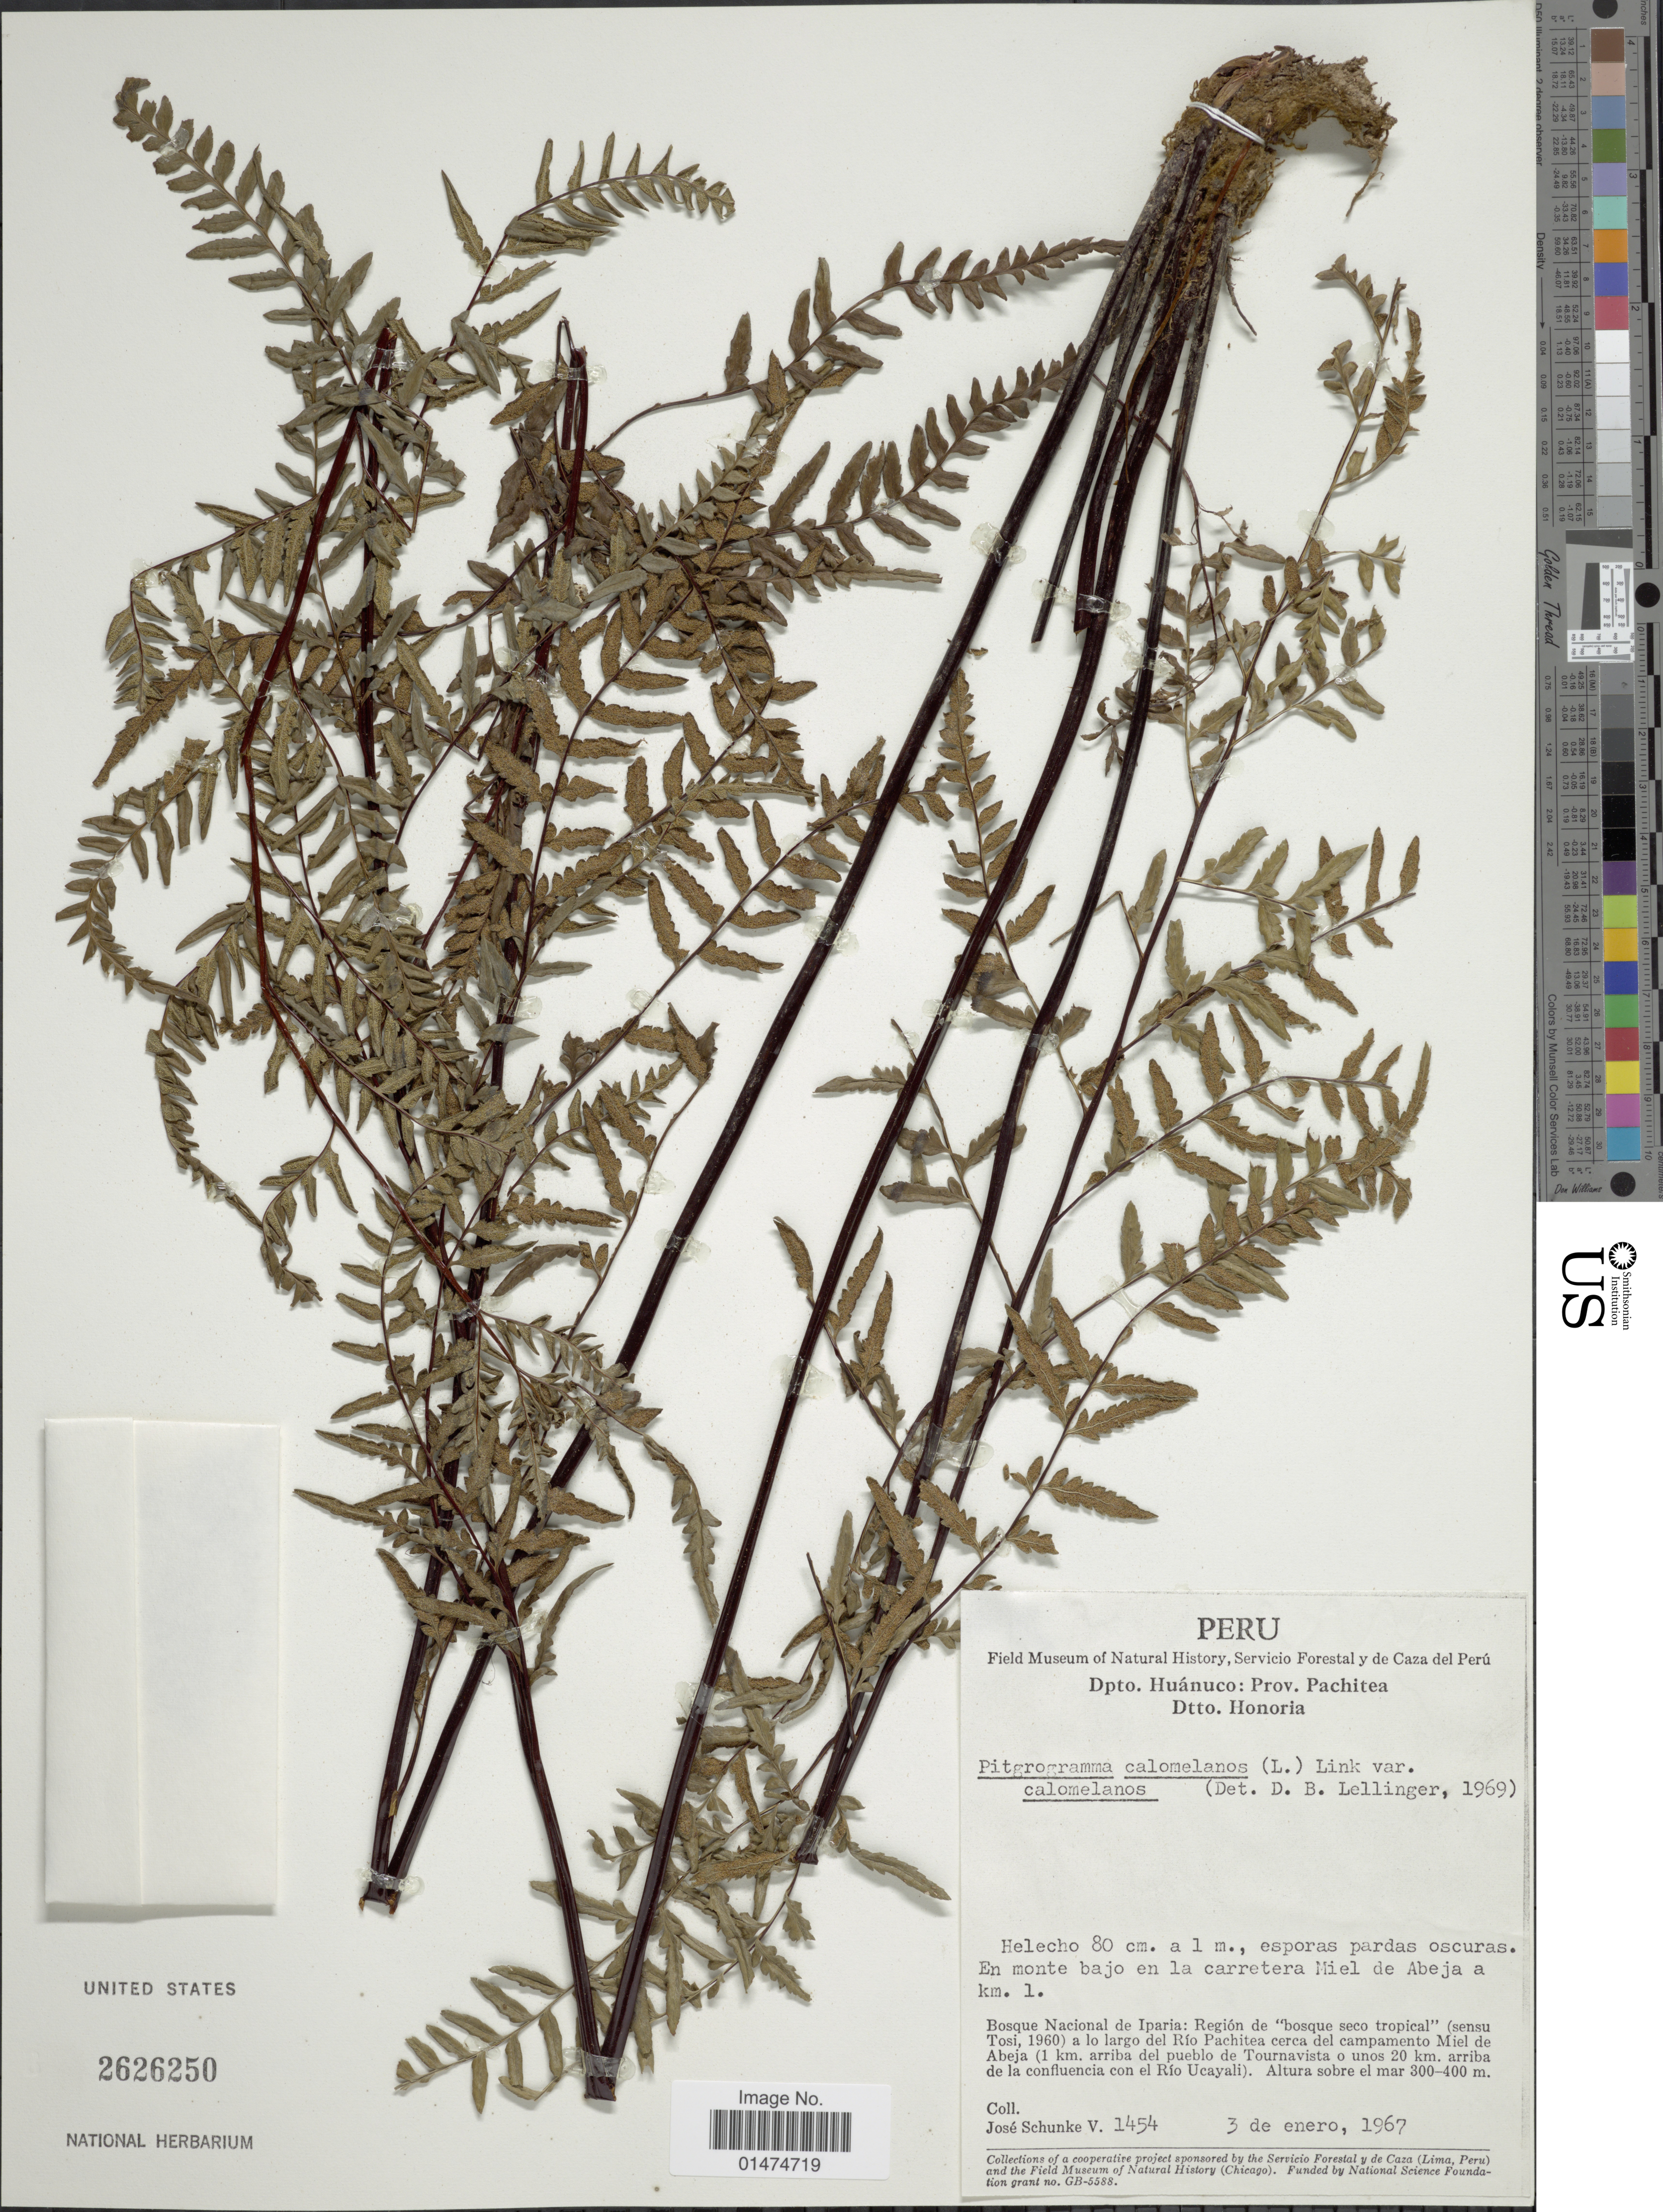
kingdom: Plantae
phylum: Tracheophyta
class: Polypodiopsida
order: Polypodiales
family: Pteridaceae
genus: Pityrogramma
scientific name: Pityrogramma calomelanos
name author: (L.) Link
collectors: J. M. Schunke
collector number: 1454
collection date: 1967-01-03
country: Peru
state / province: Huánuco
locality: Dpto. Huánuco: Prov. Pachitea. Dtto Honoria, Bosque Nacional de Iparia: Region de "bosque seco tropical" (sensu Tosi 1960) a lo largo del Rio Pachitea cerca del campamento Miel de Abeja (1 km. arriba del pueblo de Tournavista o unos 20 km. arriba de la confluencia con el Rio Ucayali).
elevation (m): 300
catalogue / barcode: US 2626250